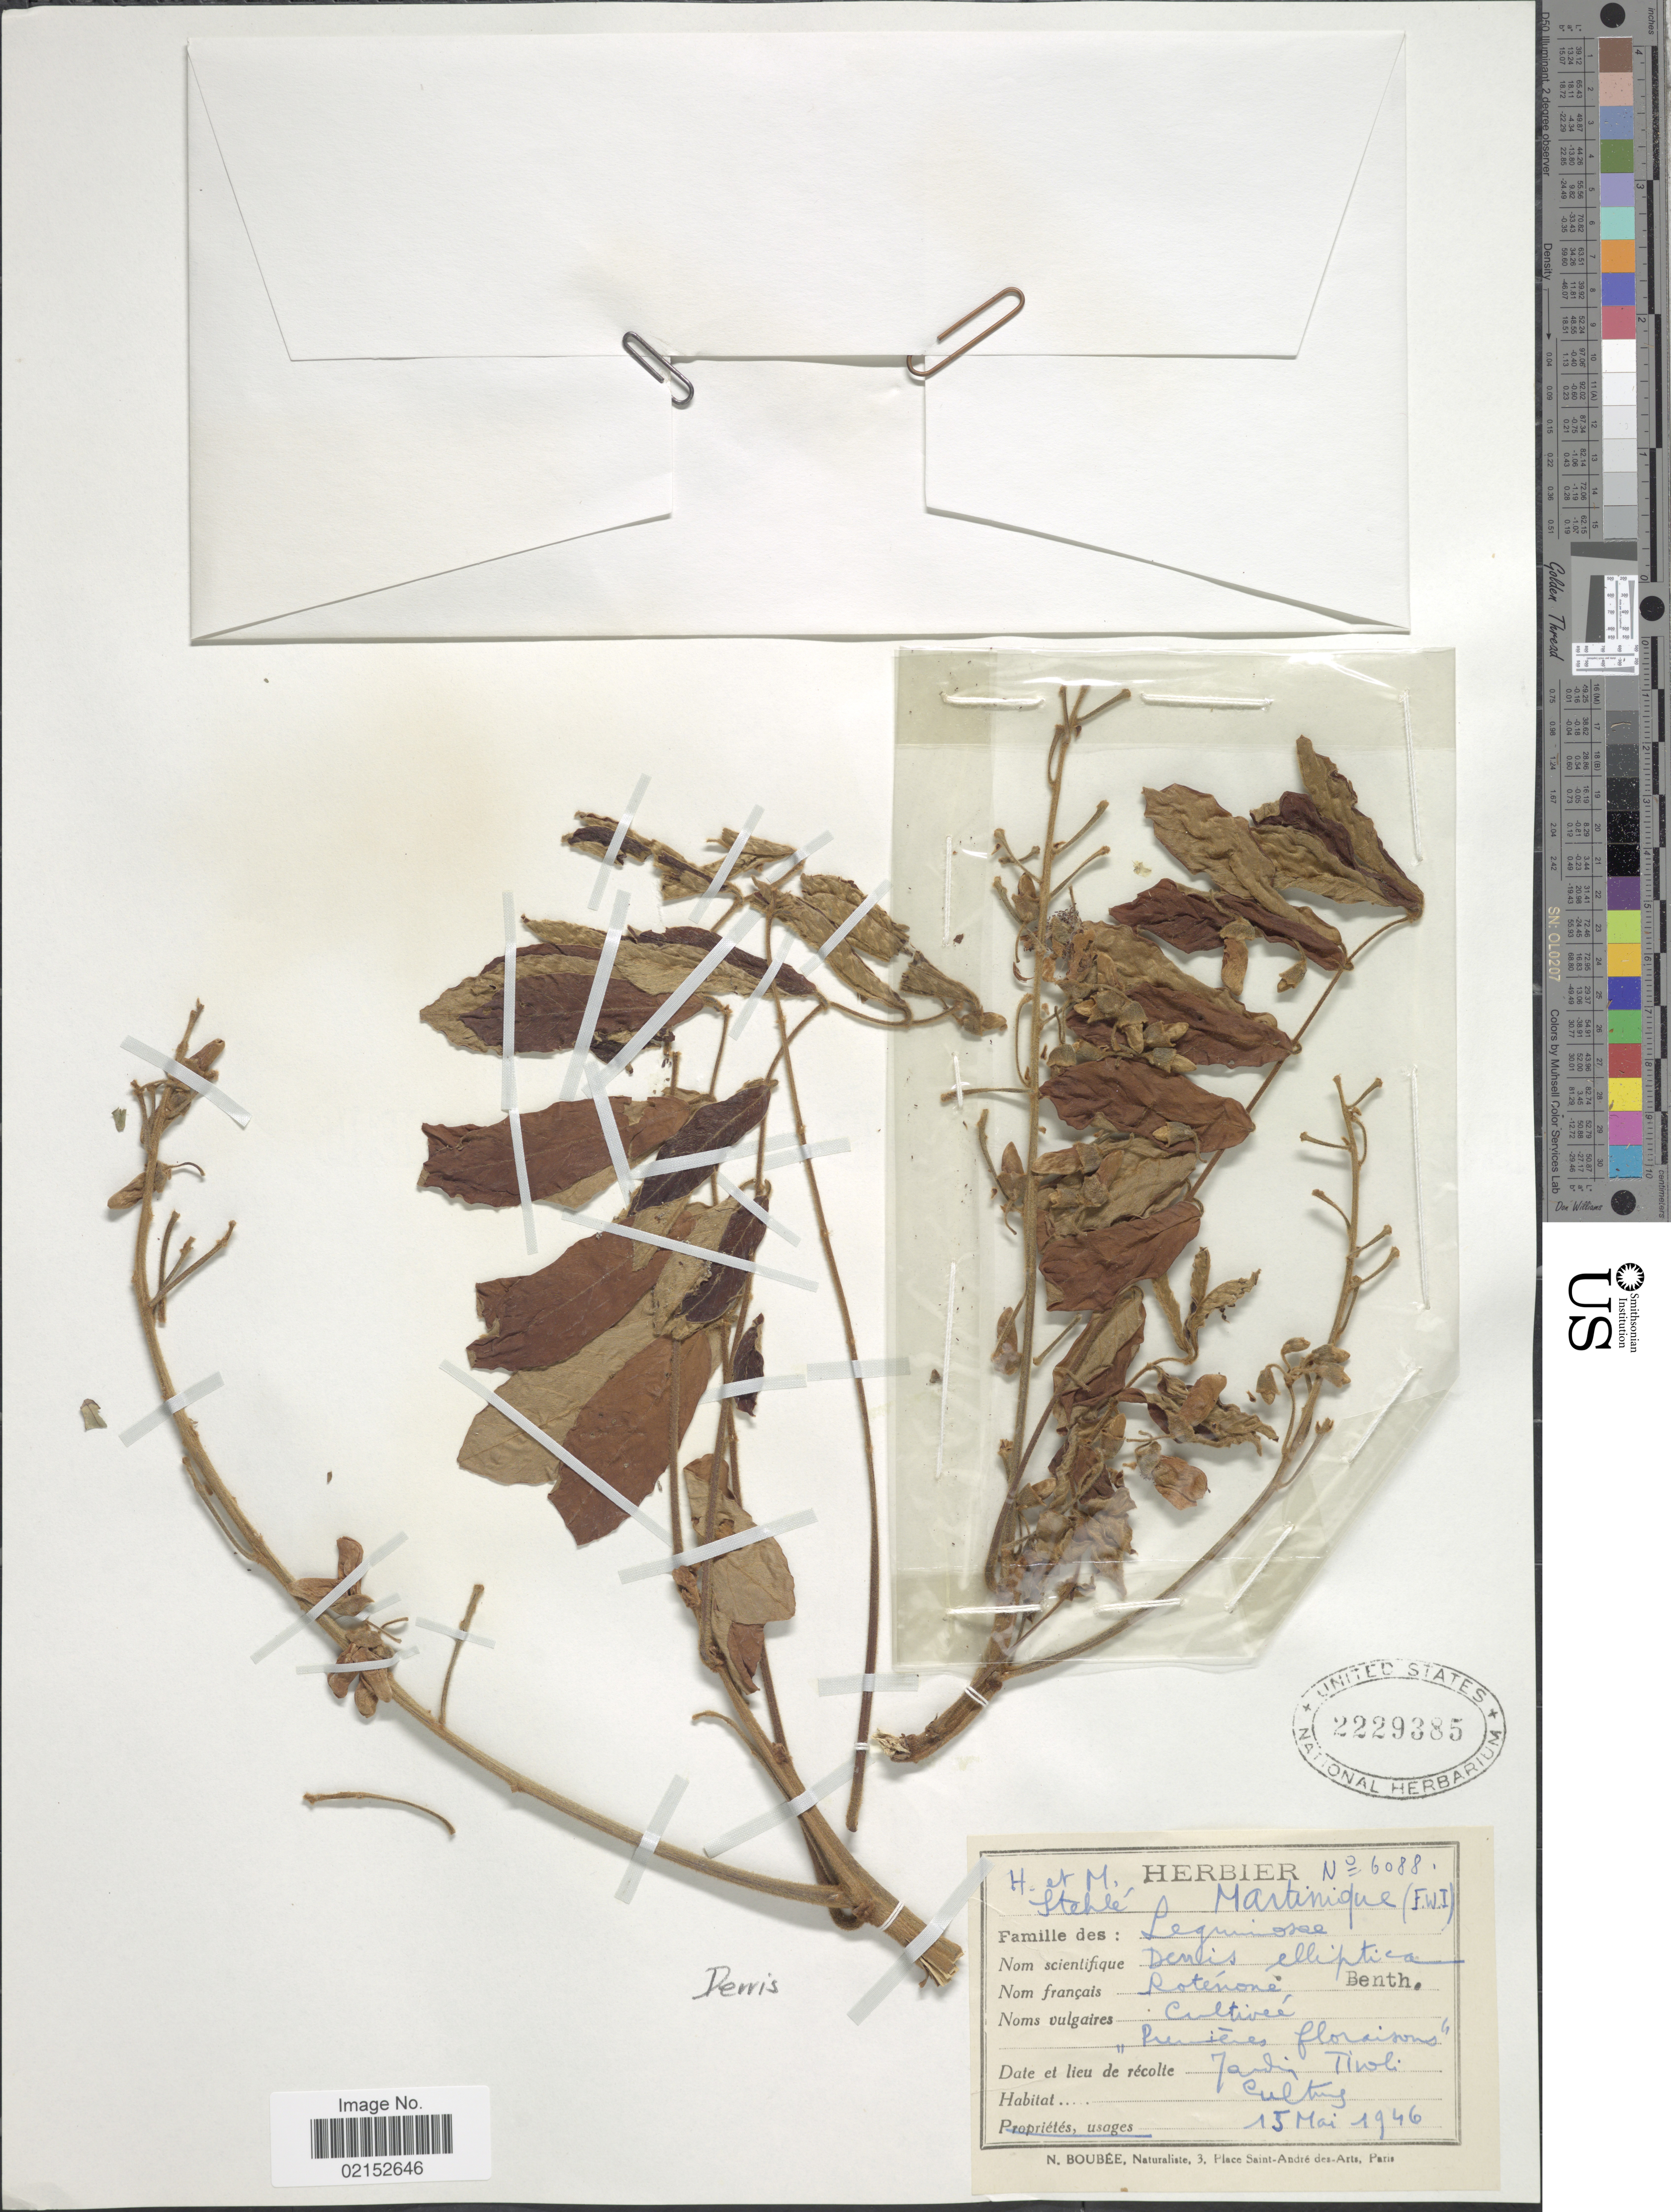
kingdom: Plantae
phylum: Tracheophyta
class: Magnoliopsida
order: Fabales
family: Fabaceae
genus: Derris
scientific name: Derris elliptica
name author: (Wall.) Benth.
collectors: M. Stehlé & H. Stehlé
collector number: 6088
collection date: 1946-05-15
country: Martinique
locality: Cultive. Jardin Tivoli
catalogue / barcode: US 2229385